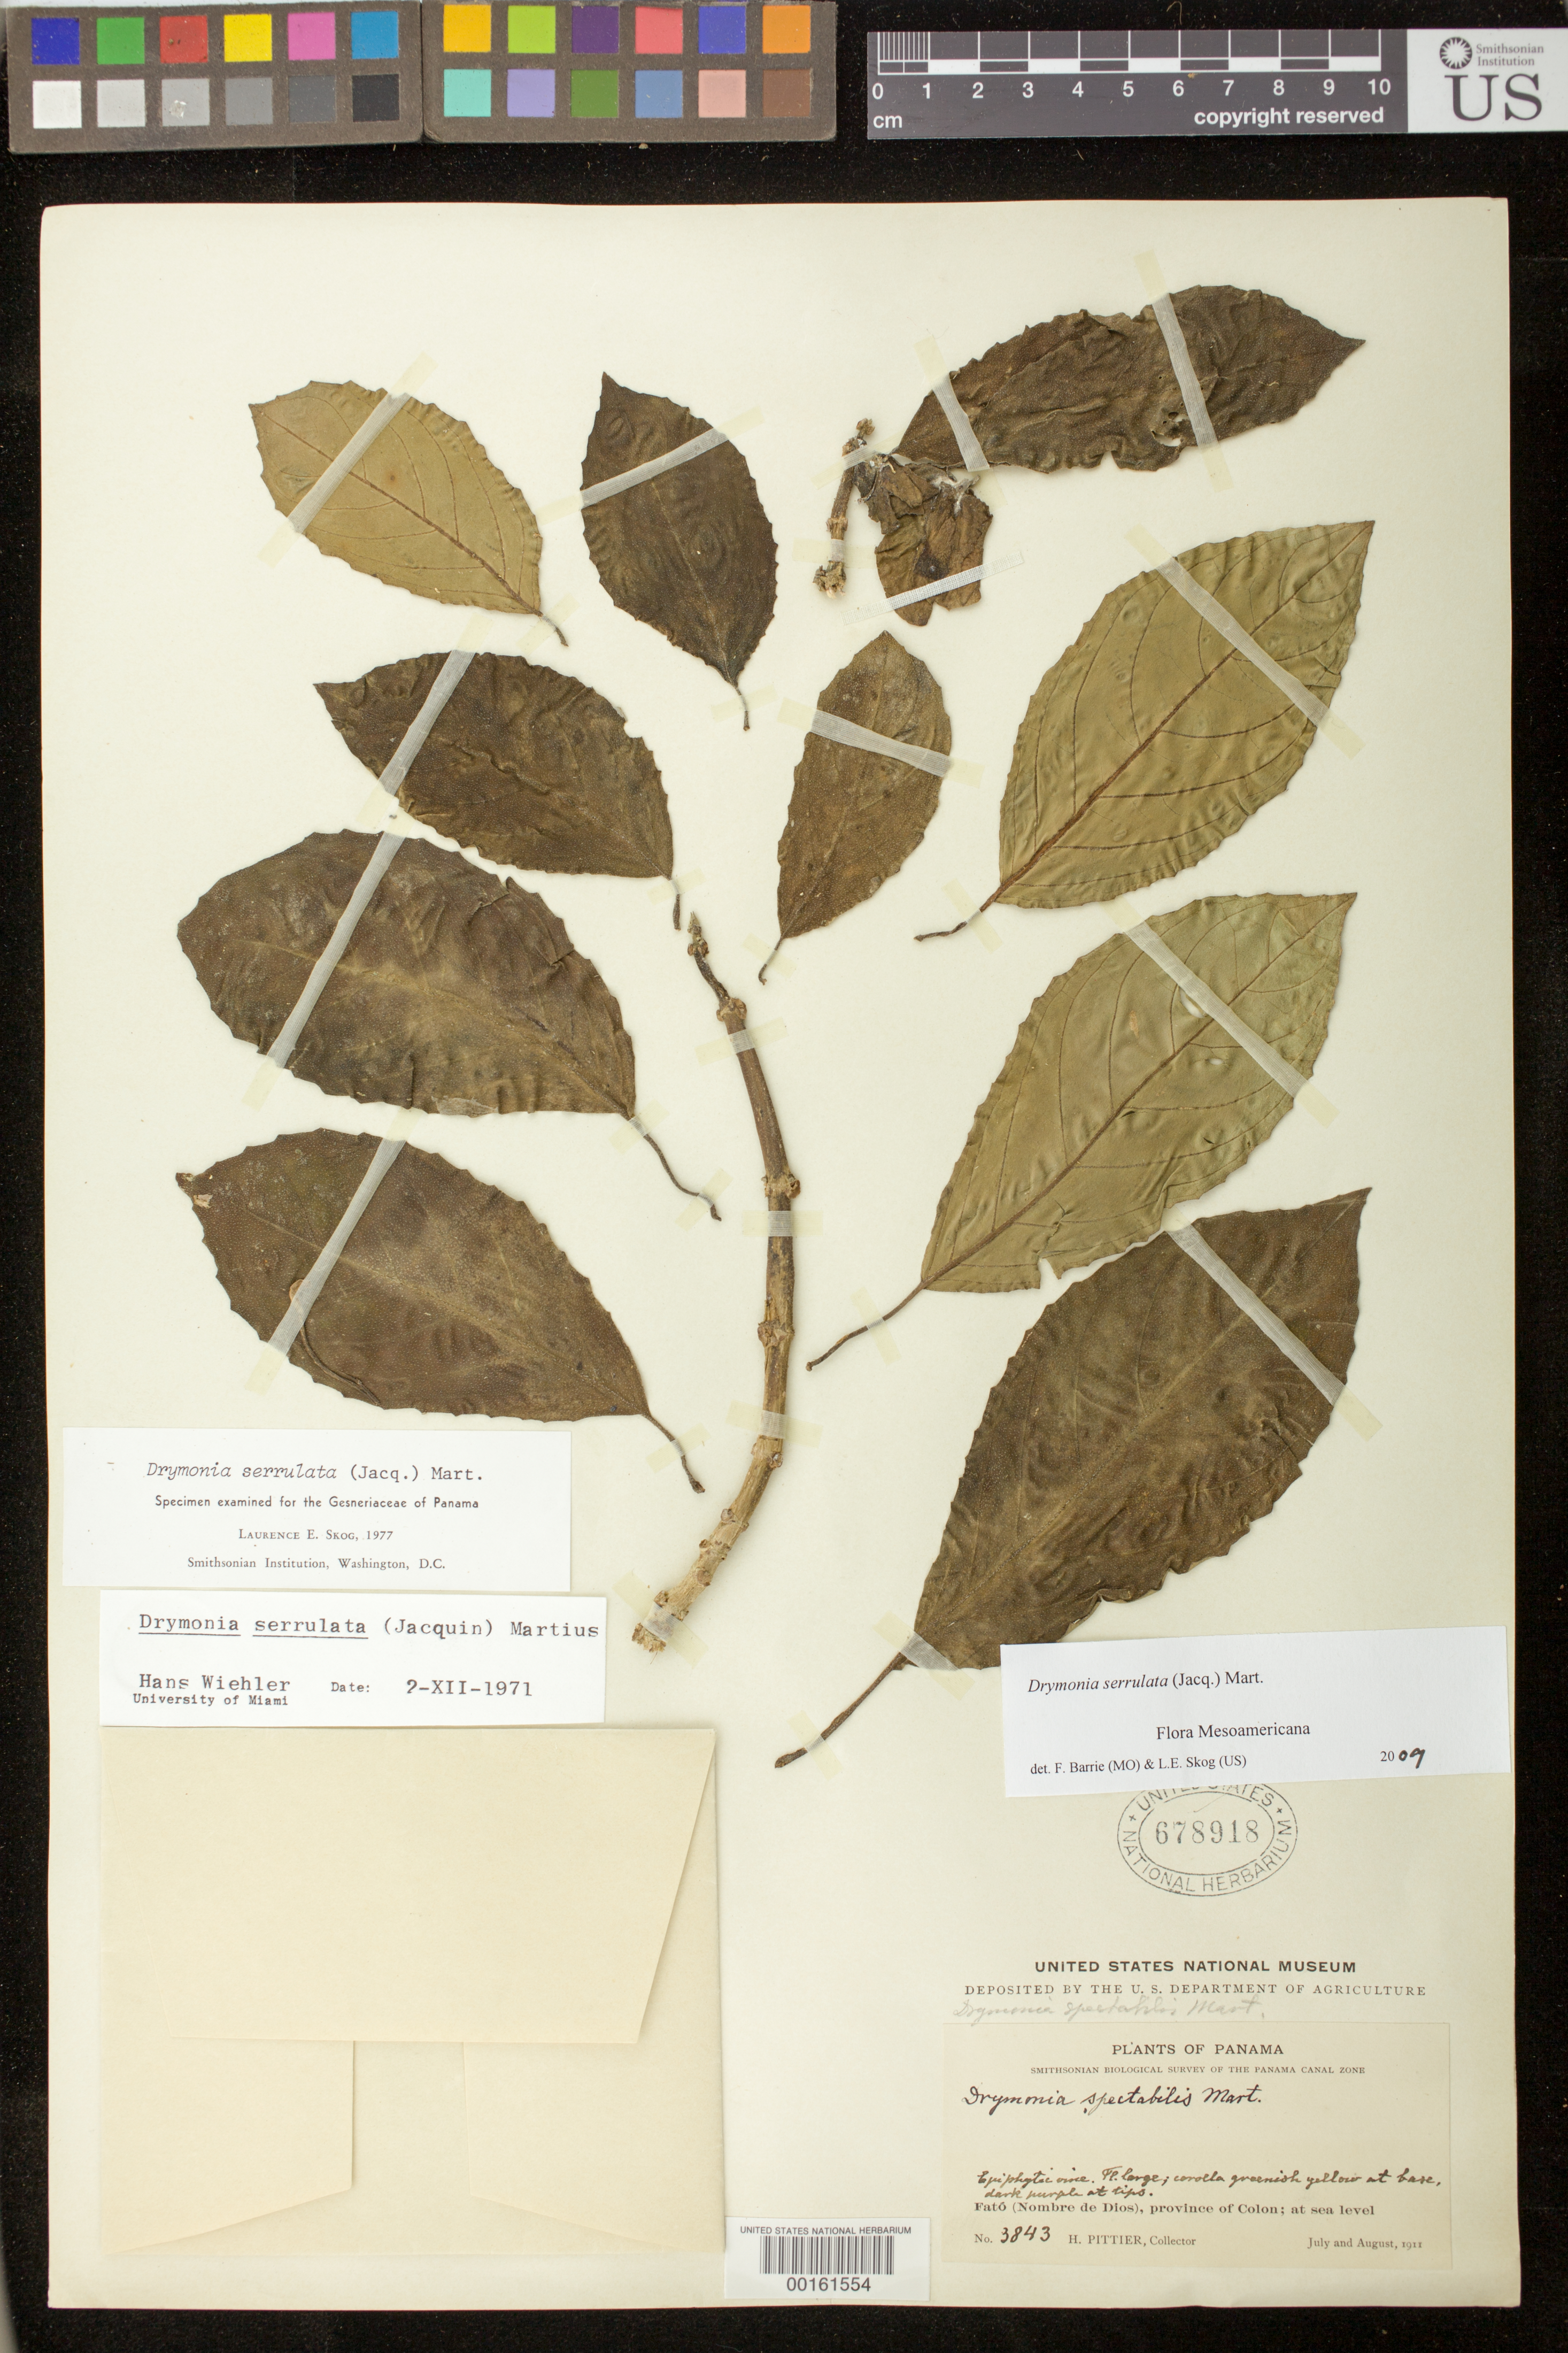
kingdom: Plantae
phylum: Tracheophyta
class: Magnoliopsida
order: Lamiales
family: Gesneriaceae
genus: Drymonia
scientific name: Drymonia serrulata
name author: (Jacq.) Mart.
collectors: H. F. Pittier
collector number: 3843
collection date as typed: Jul 1911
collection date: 1911-07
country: Panama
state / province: Colón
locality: Fato (Nombre de Dios), at sea level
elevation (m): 0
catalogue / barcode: US 678918